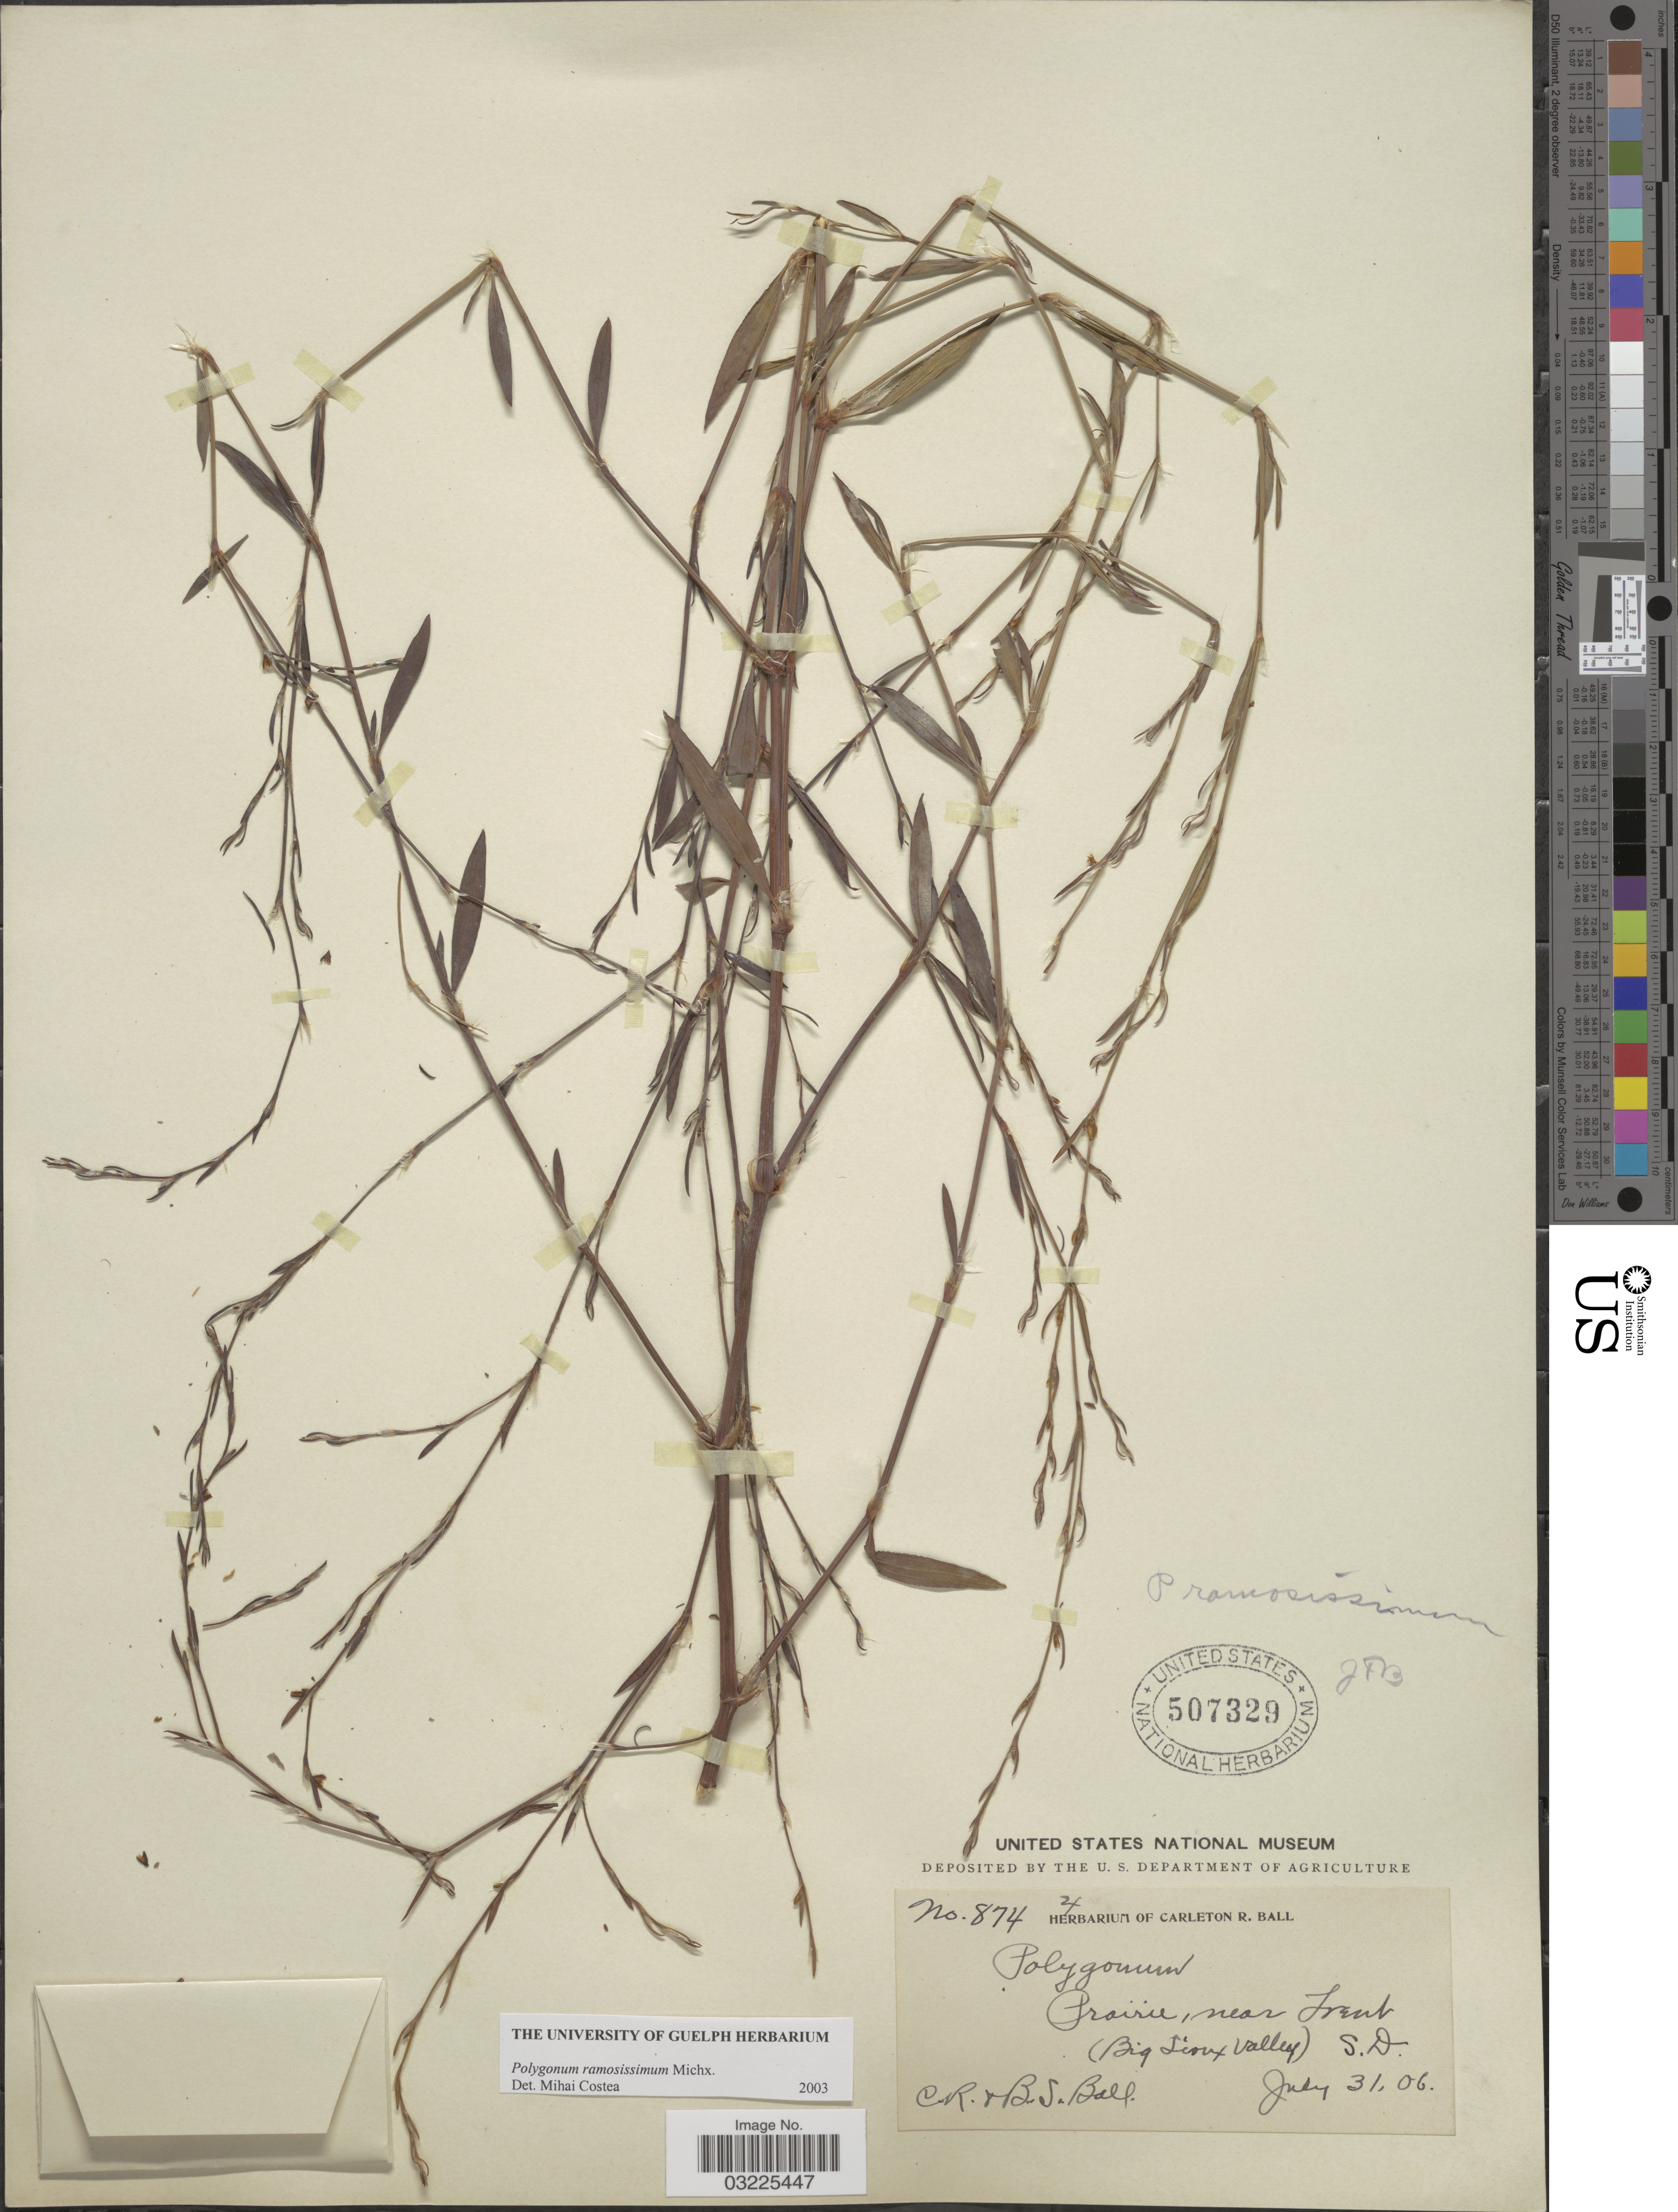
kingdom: Plantae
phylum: Tracheophyta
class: Magnoliopsida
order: Caryophyllales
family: Polygonaceae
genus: Polygonum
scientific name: Polygonum ramosissimum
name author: Michx.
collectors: C. R. Ball & B. S. Ball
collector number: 874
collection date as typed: Transcribed d/m/y: 31/7/6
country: United States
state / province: South Dakota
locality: Prairie, near Trent (Big Sioux Valley).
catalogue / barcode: US 507329